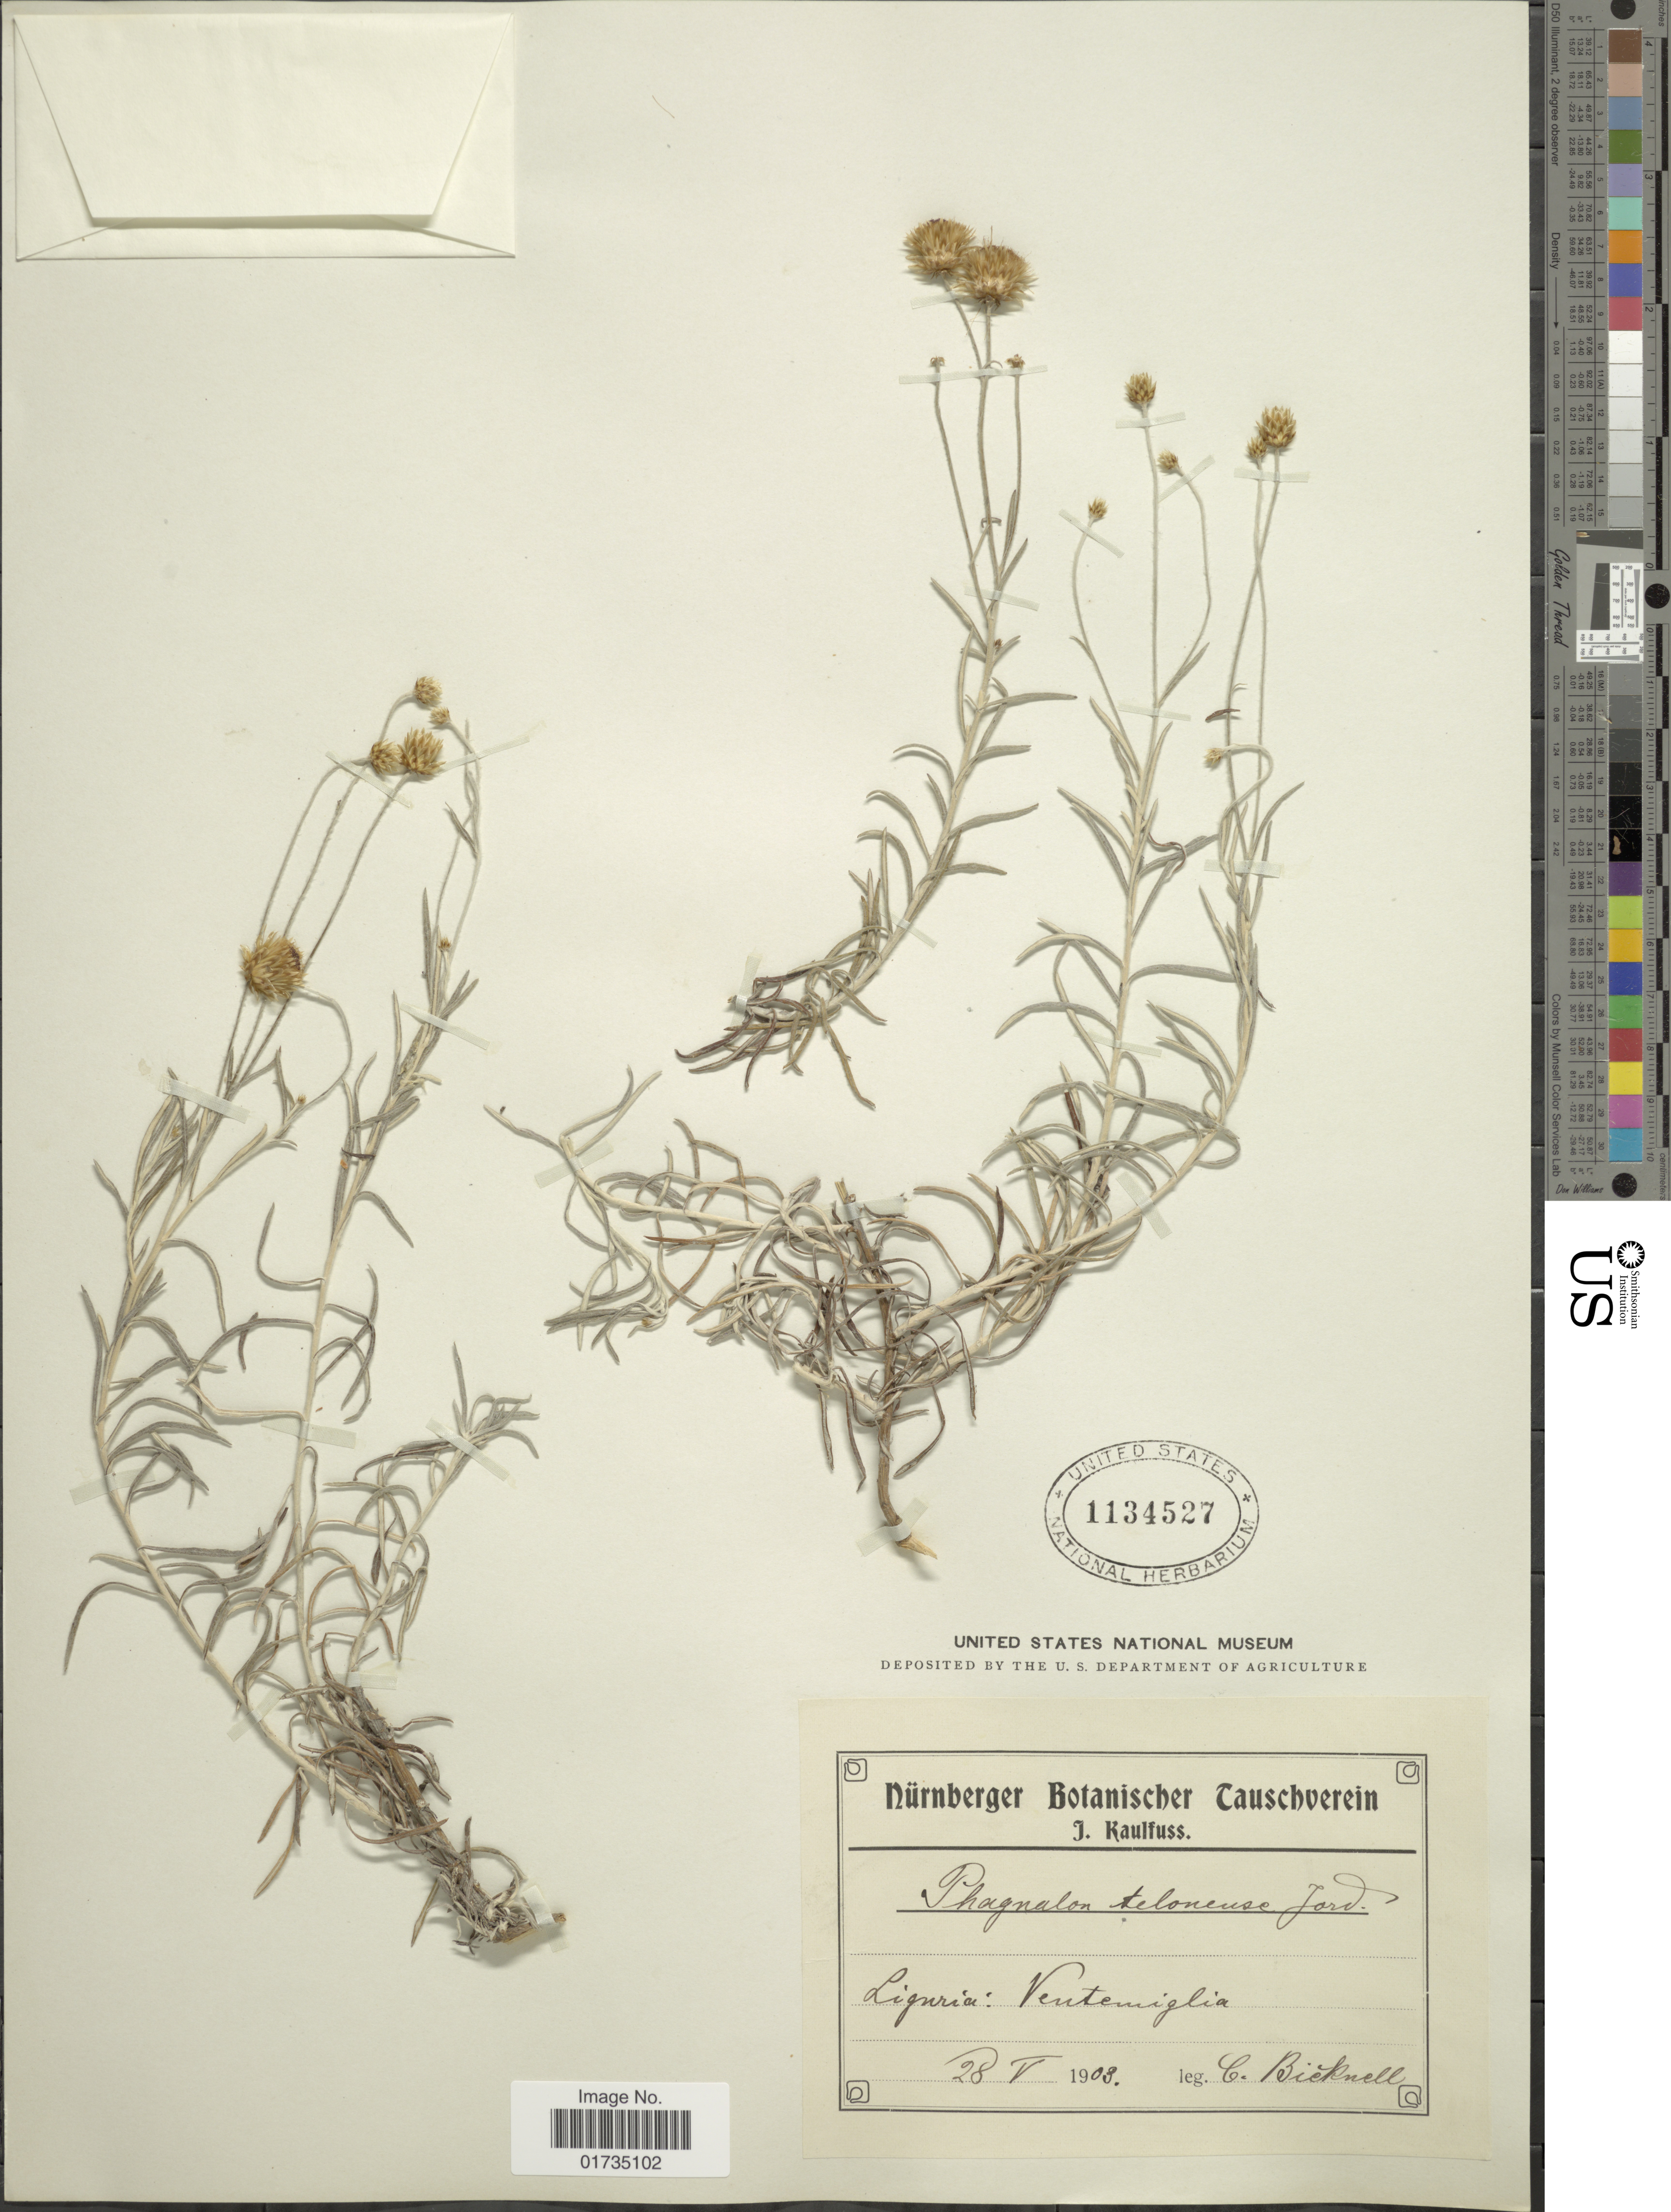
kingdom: Plantae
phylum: Tracheophyta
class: Magnoliopsida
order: Asterales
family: Asteraceae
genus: Phagnalon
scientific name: Phagnalon selonense Jord. comb. ined.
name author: Jord.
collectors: C. Bicknell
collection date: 1903-05-28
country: Italy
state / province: Liguria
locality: Ventemiglia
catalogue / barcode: US 1134527